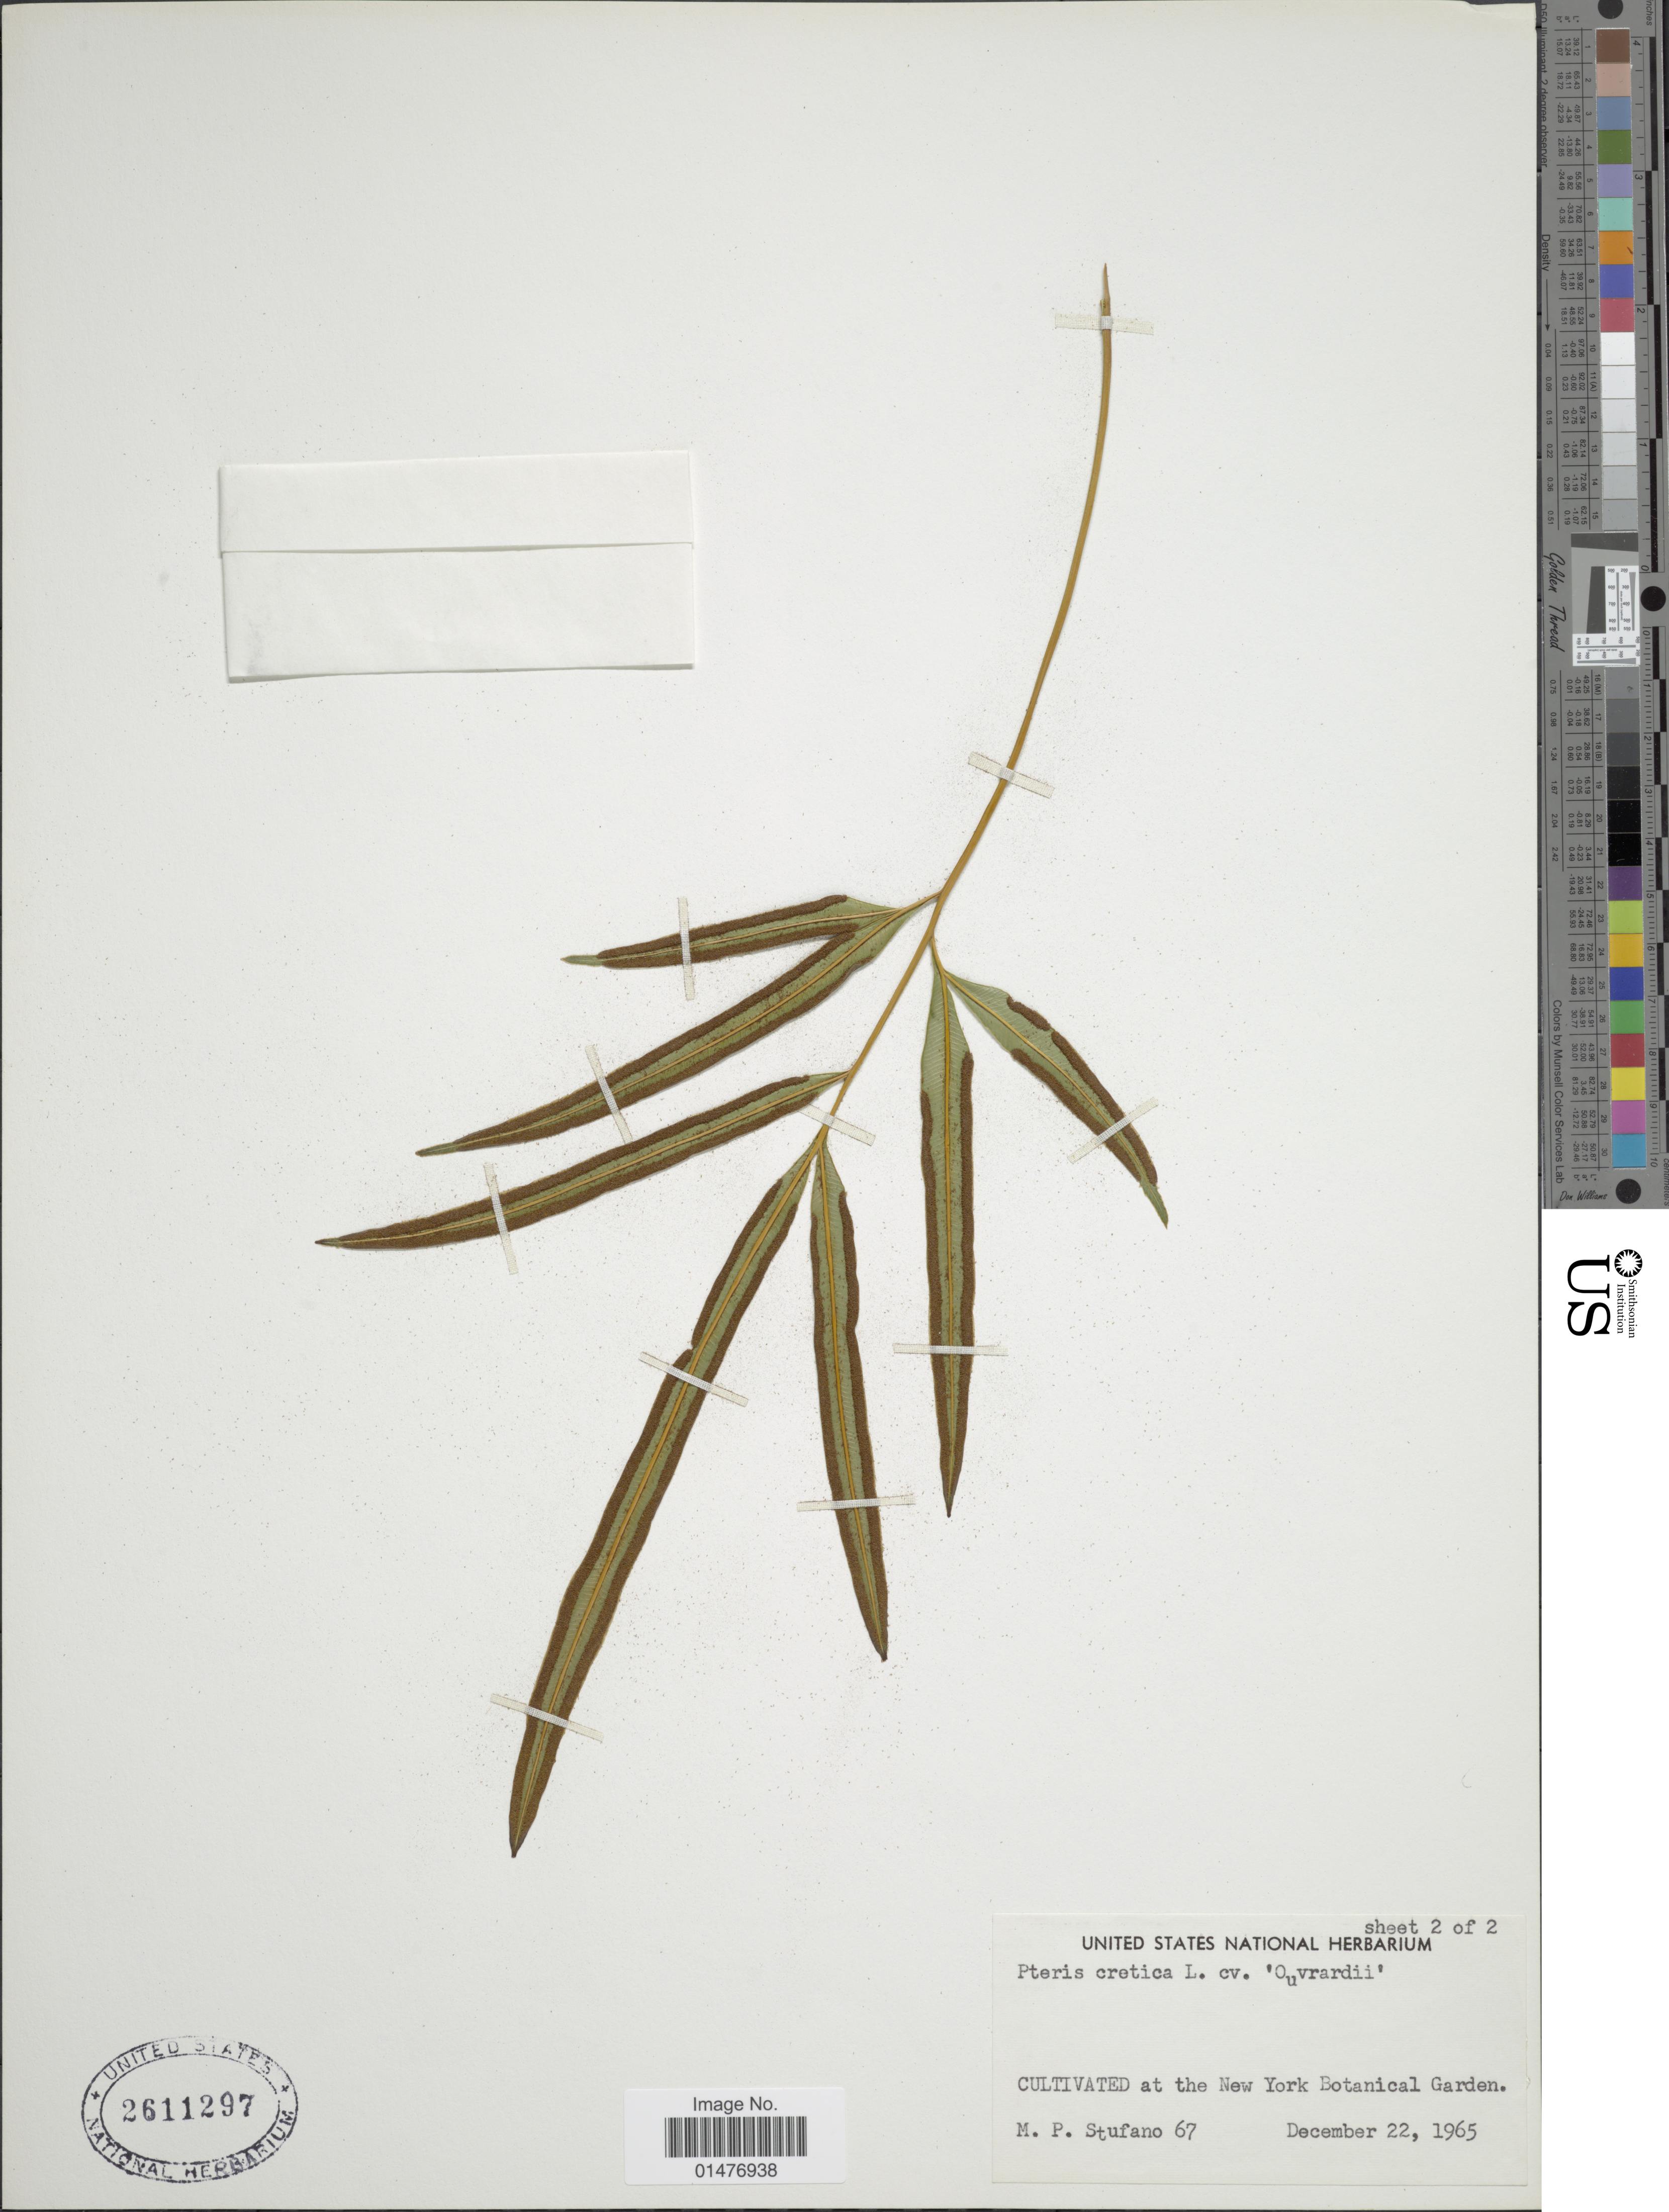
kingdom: Plantae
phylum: Tracheophyta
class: Polypodiopsida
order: Polypodiales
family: Pteridaceae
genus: Pteris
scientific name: Pteris cretica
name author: L.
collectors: M. Stufano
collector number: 67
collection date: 1965-12-22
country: United States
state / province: New York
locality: At the new york botanical Garden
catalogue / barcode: US 2611297